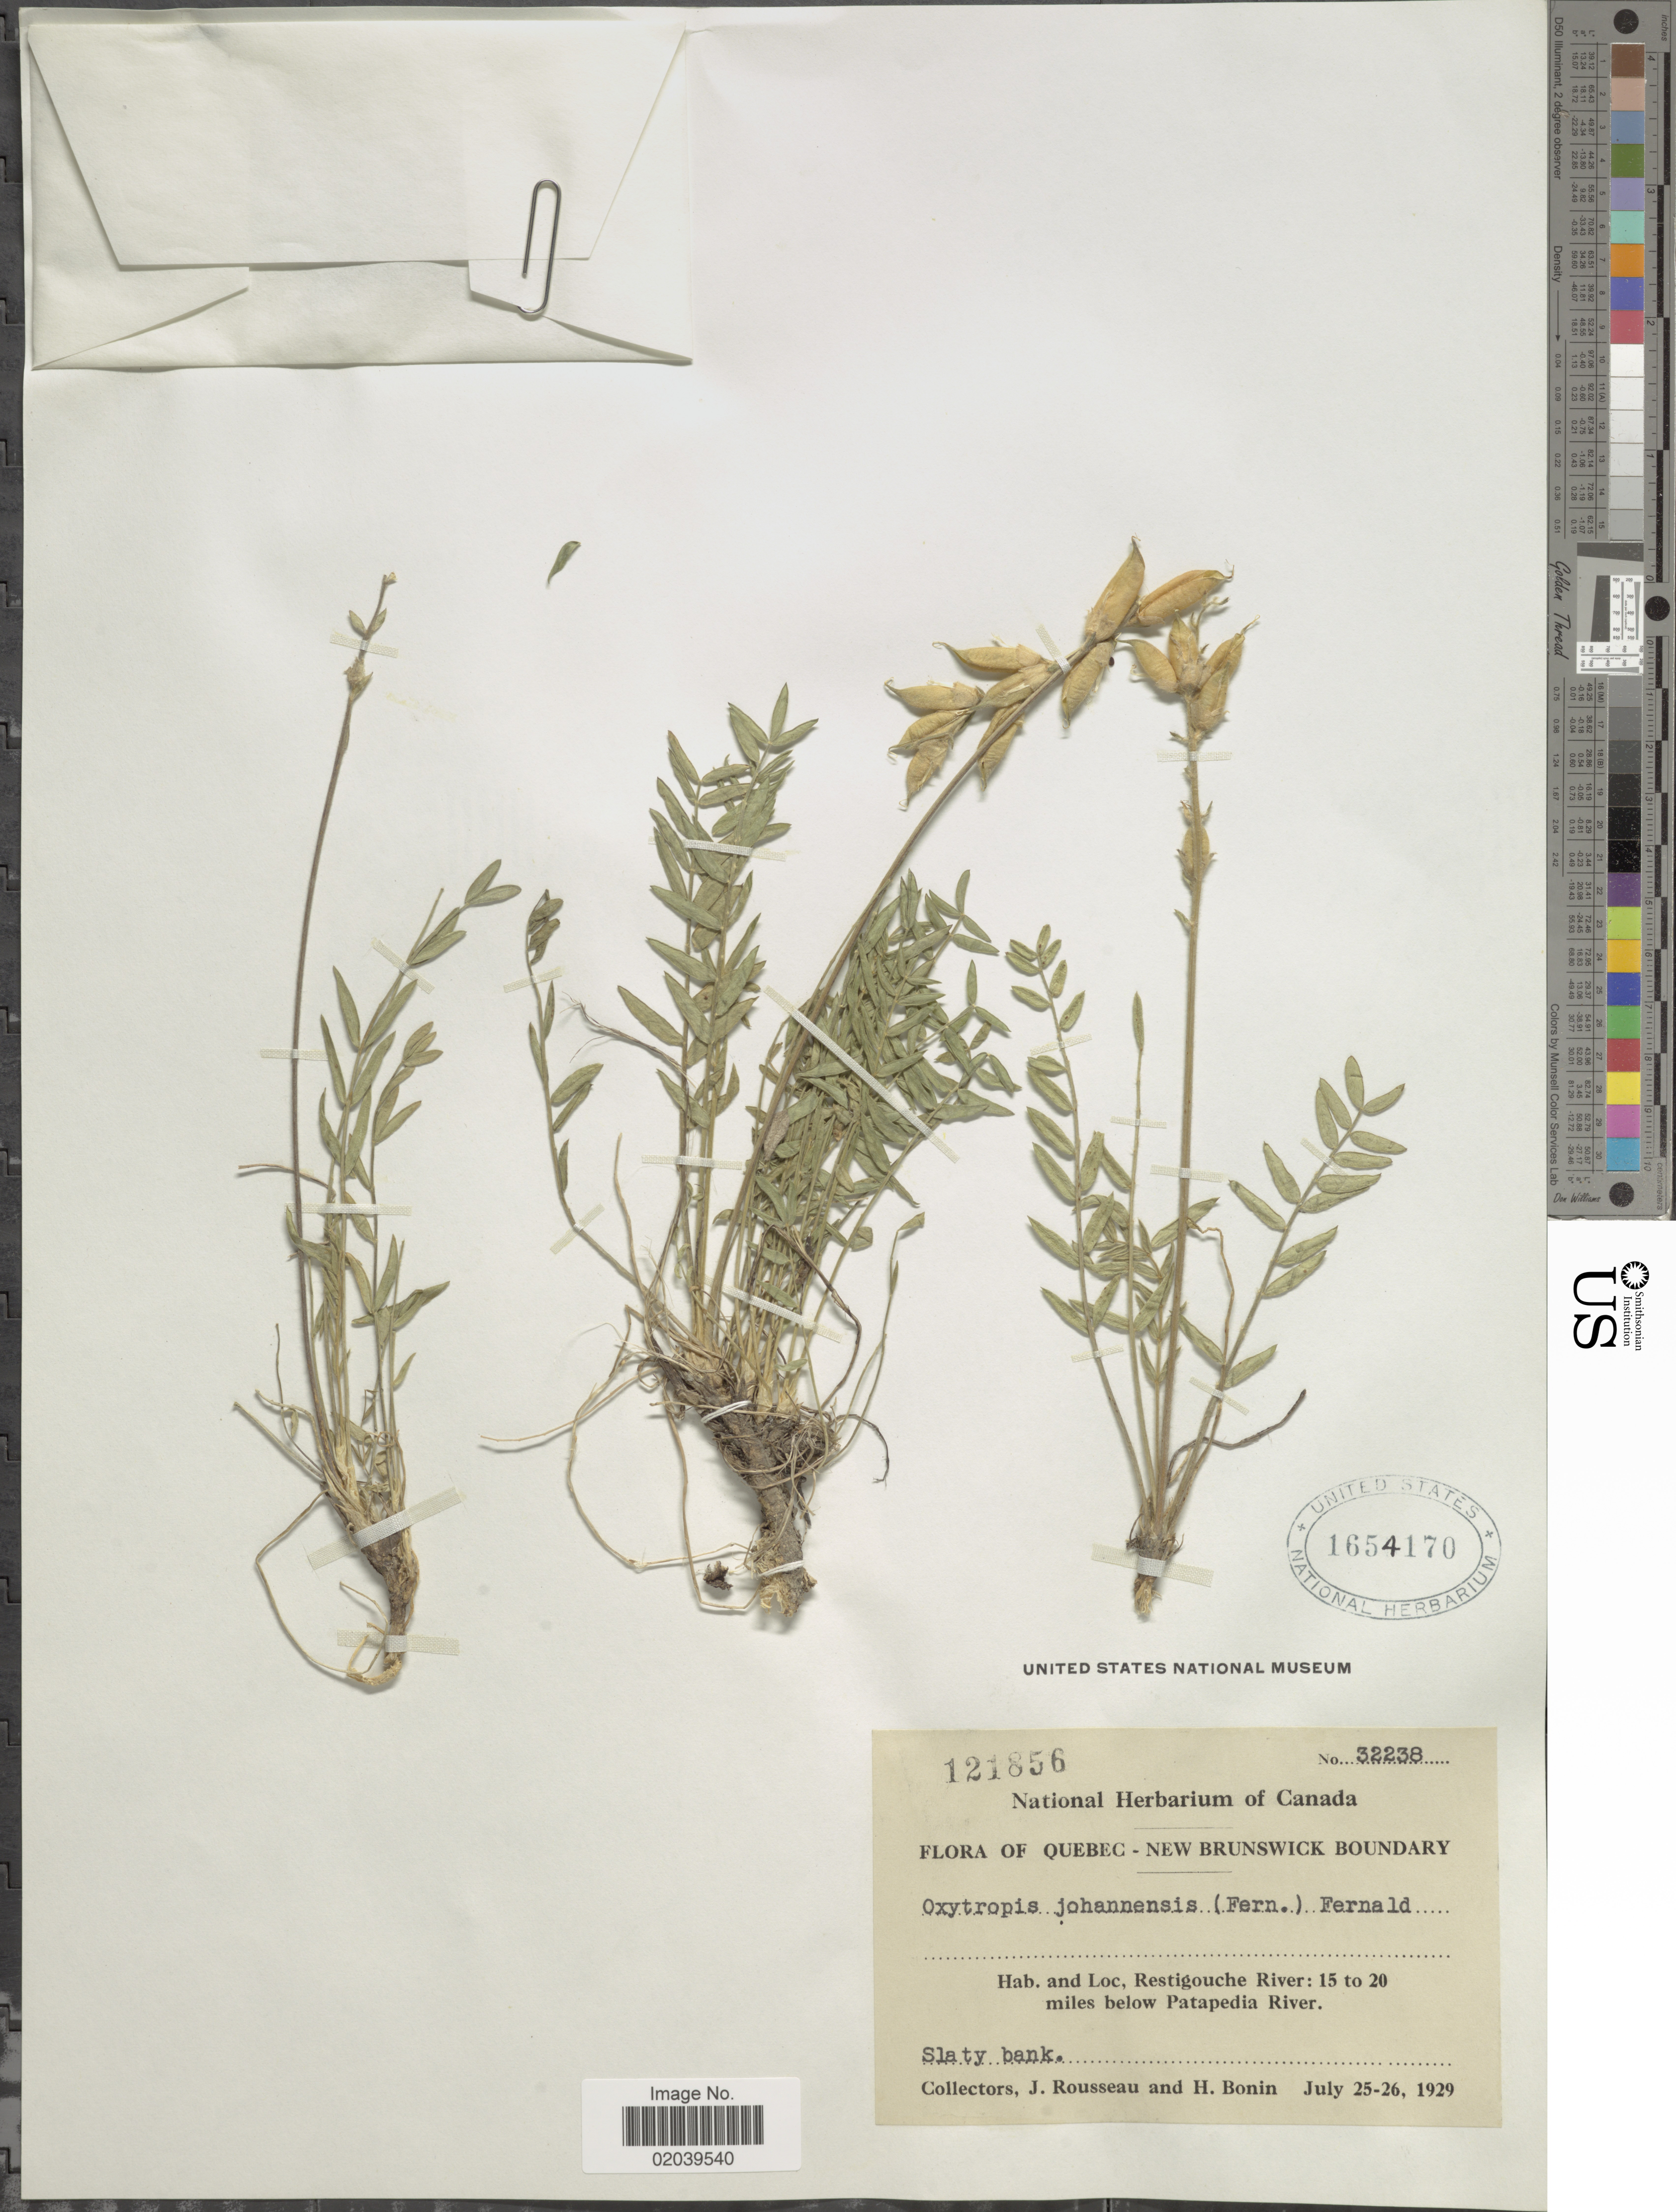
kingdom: Plantae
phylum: Tracheophyta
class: Magnoliopsida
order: Fabales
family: Fabaceae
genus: Oxytropis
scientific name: Oxytropis campestris var. johannensis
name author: Fernald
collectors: J. Rosseau & H. Bonin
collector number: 121856/32238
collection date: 1929-07-25/1929-07-26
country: Canada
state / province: Quebec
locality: New Brunswick Boundary, Restigouche River: 15 to 20 miles below Patapedia River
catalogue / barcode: US 1654170